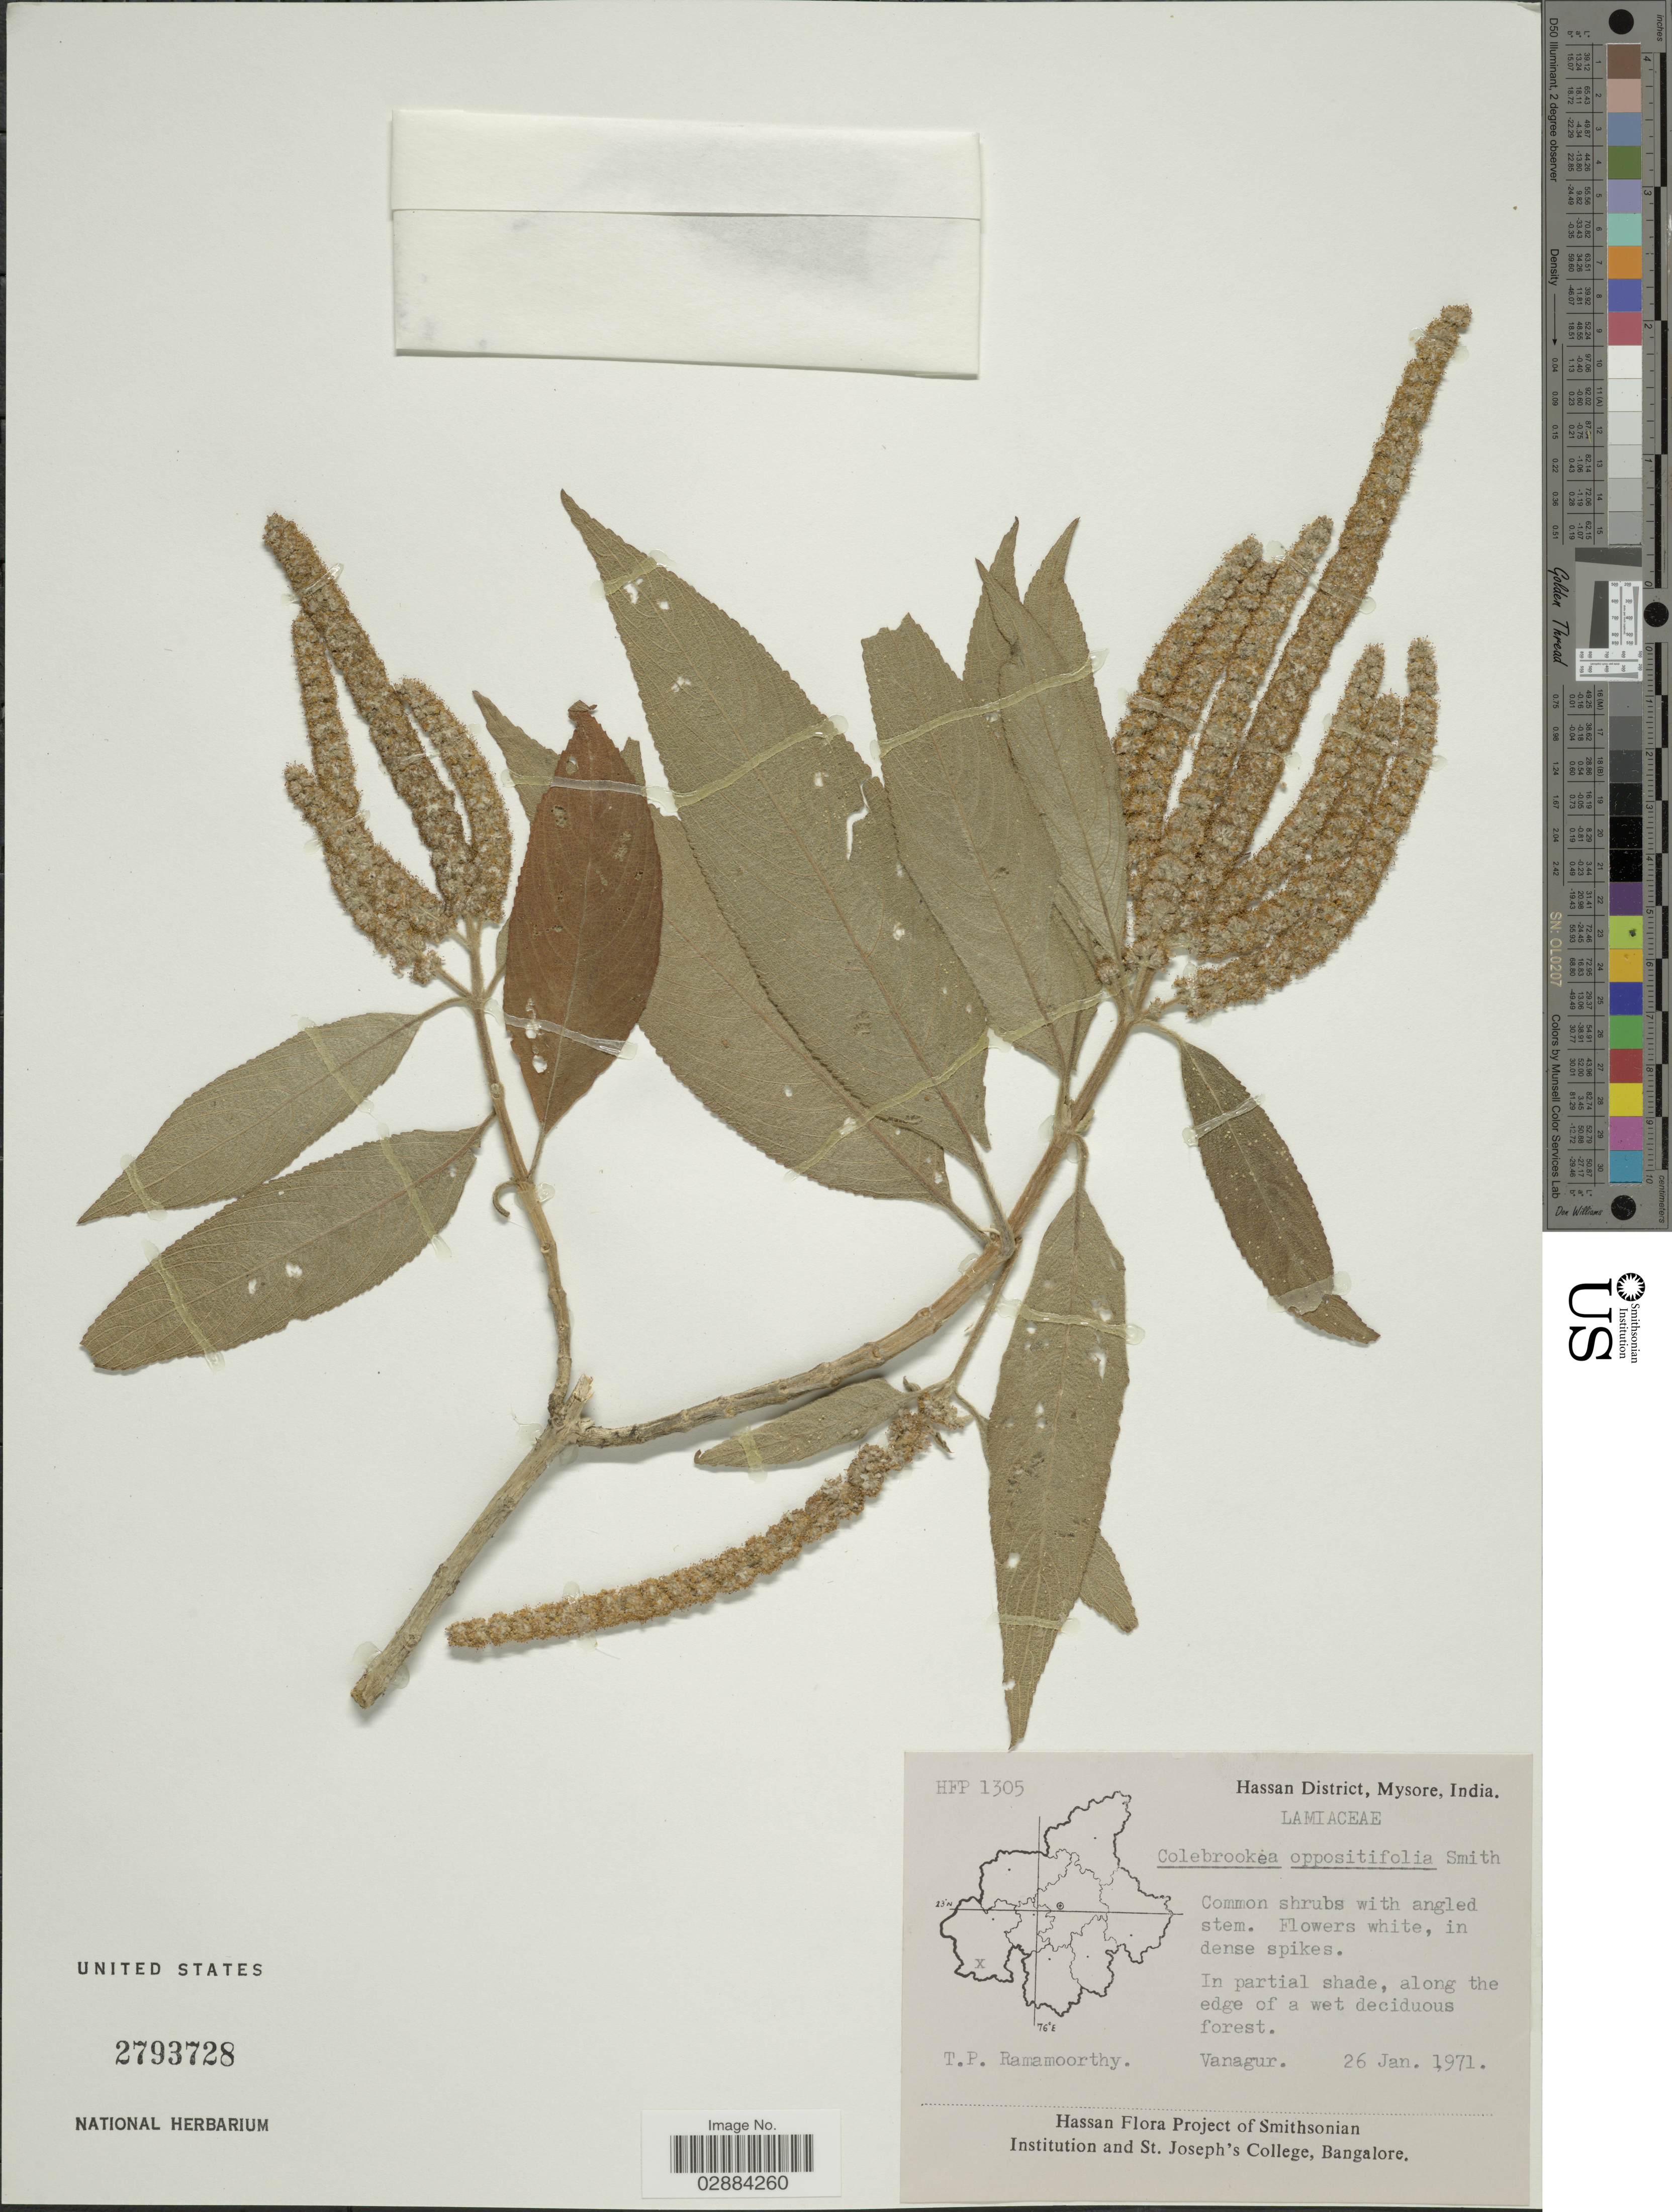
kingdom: Plantae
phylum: Tracheophyta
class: Magnoliopsida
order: Lamiales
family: Lamiaceae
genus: Colebrookea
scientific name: Colebrookea oppositifolia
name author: Small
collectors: T. P. Ramamoorthy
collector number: HFP1305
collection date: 1971-01-26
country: India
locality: Hassan District, Mysore. Vanagur.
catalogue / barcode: US 2793728